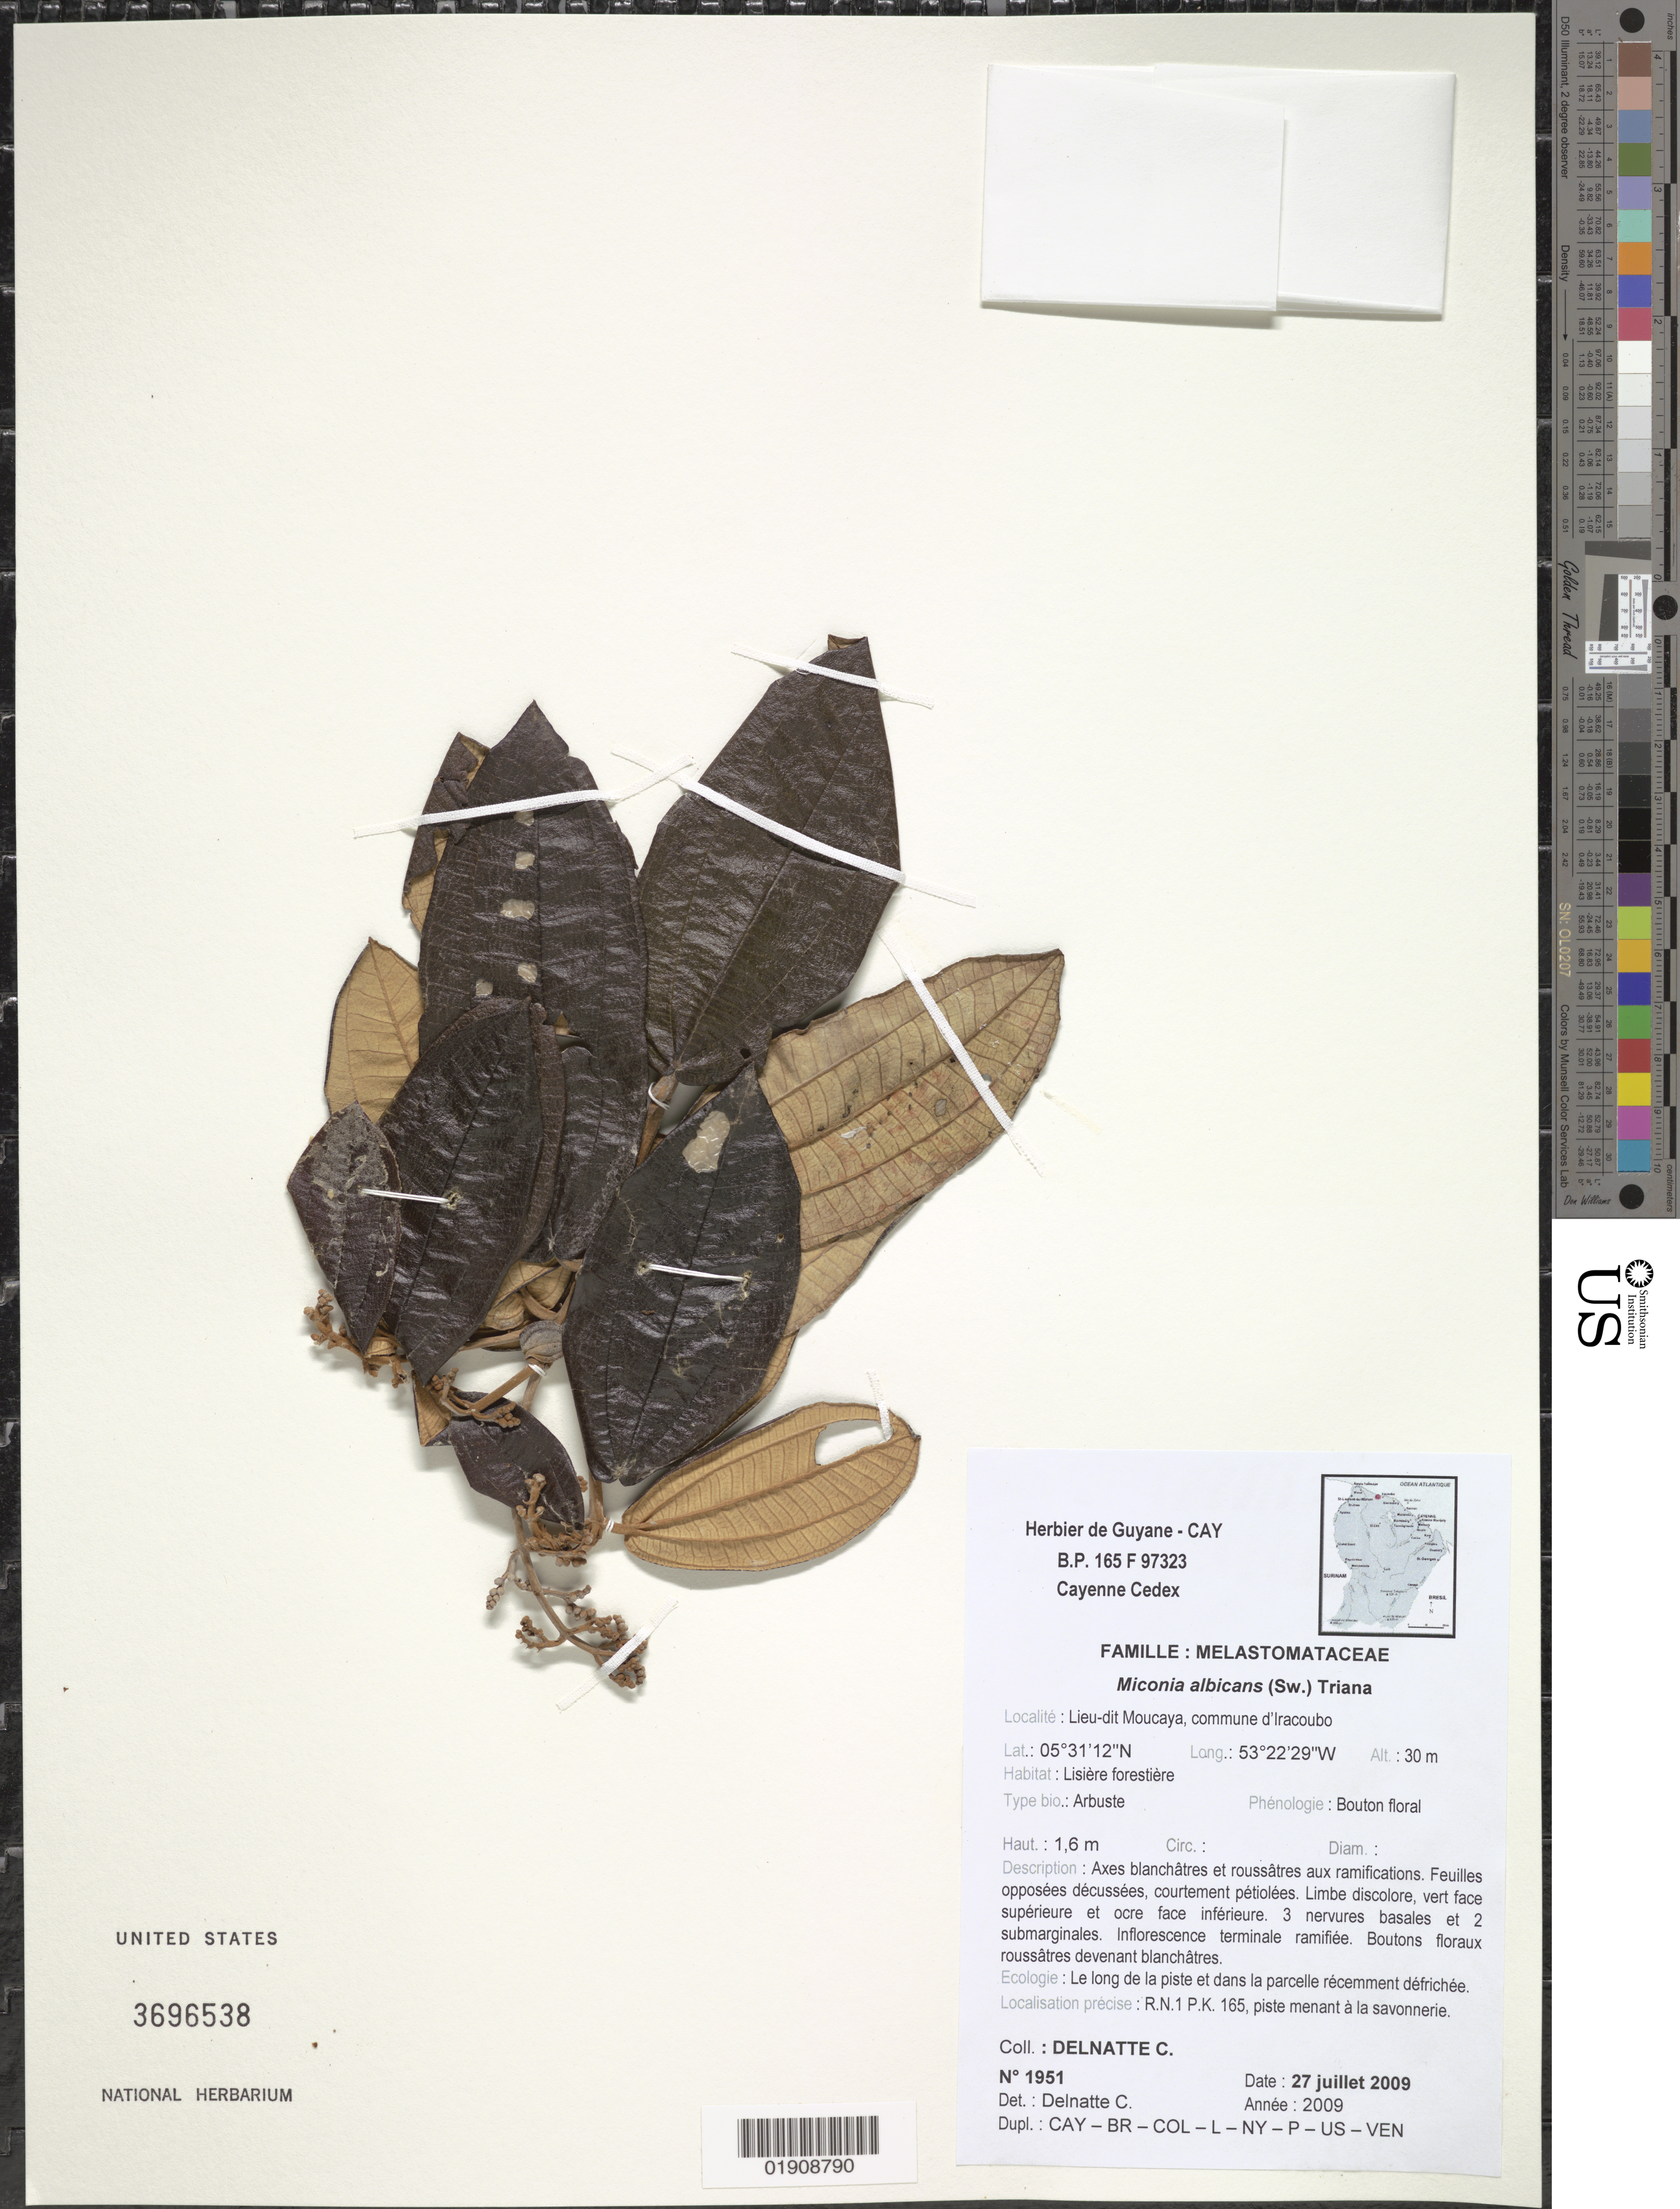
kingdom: Plantae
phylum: Tracheophyta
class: Magnoliopsida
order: Myrtales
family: Melastomataceae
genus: Miconia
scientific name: Miconia albicans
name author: (Sw.) Triana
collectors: C. Delnatte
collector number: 1951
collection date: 2009-07-27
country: French Guiana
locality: Lieu-dit Moucaya, commune d'Iracoubo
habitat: Lisiere forestiere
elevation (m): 30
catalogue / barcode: US 3696538